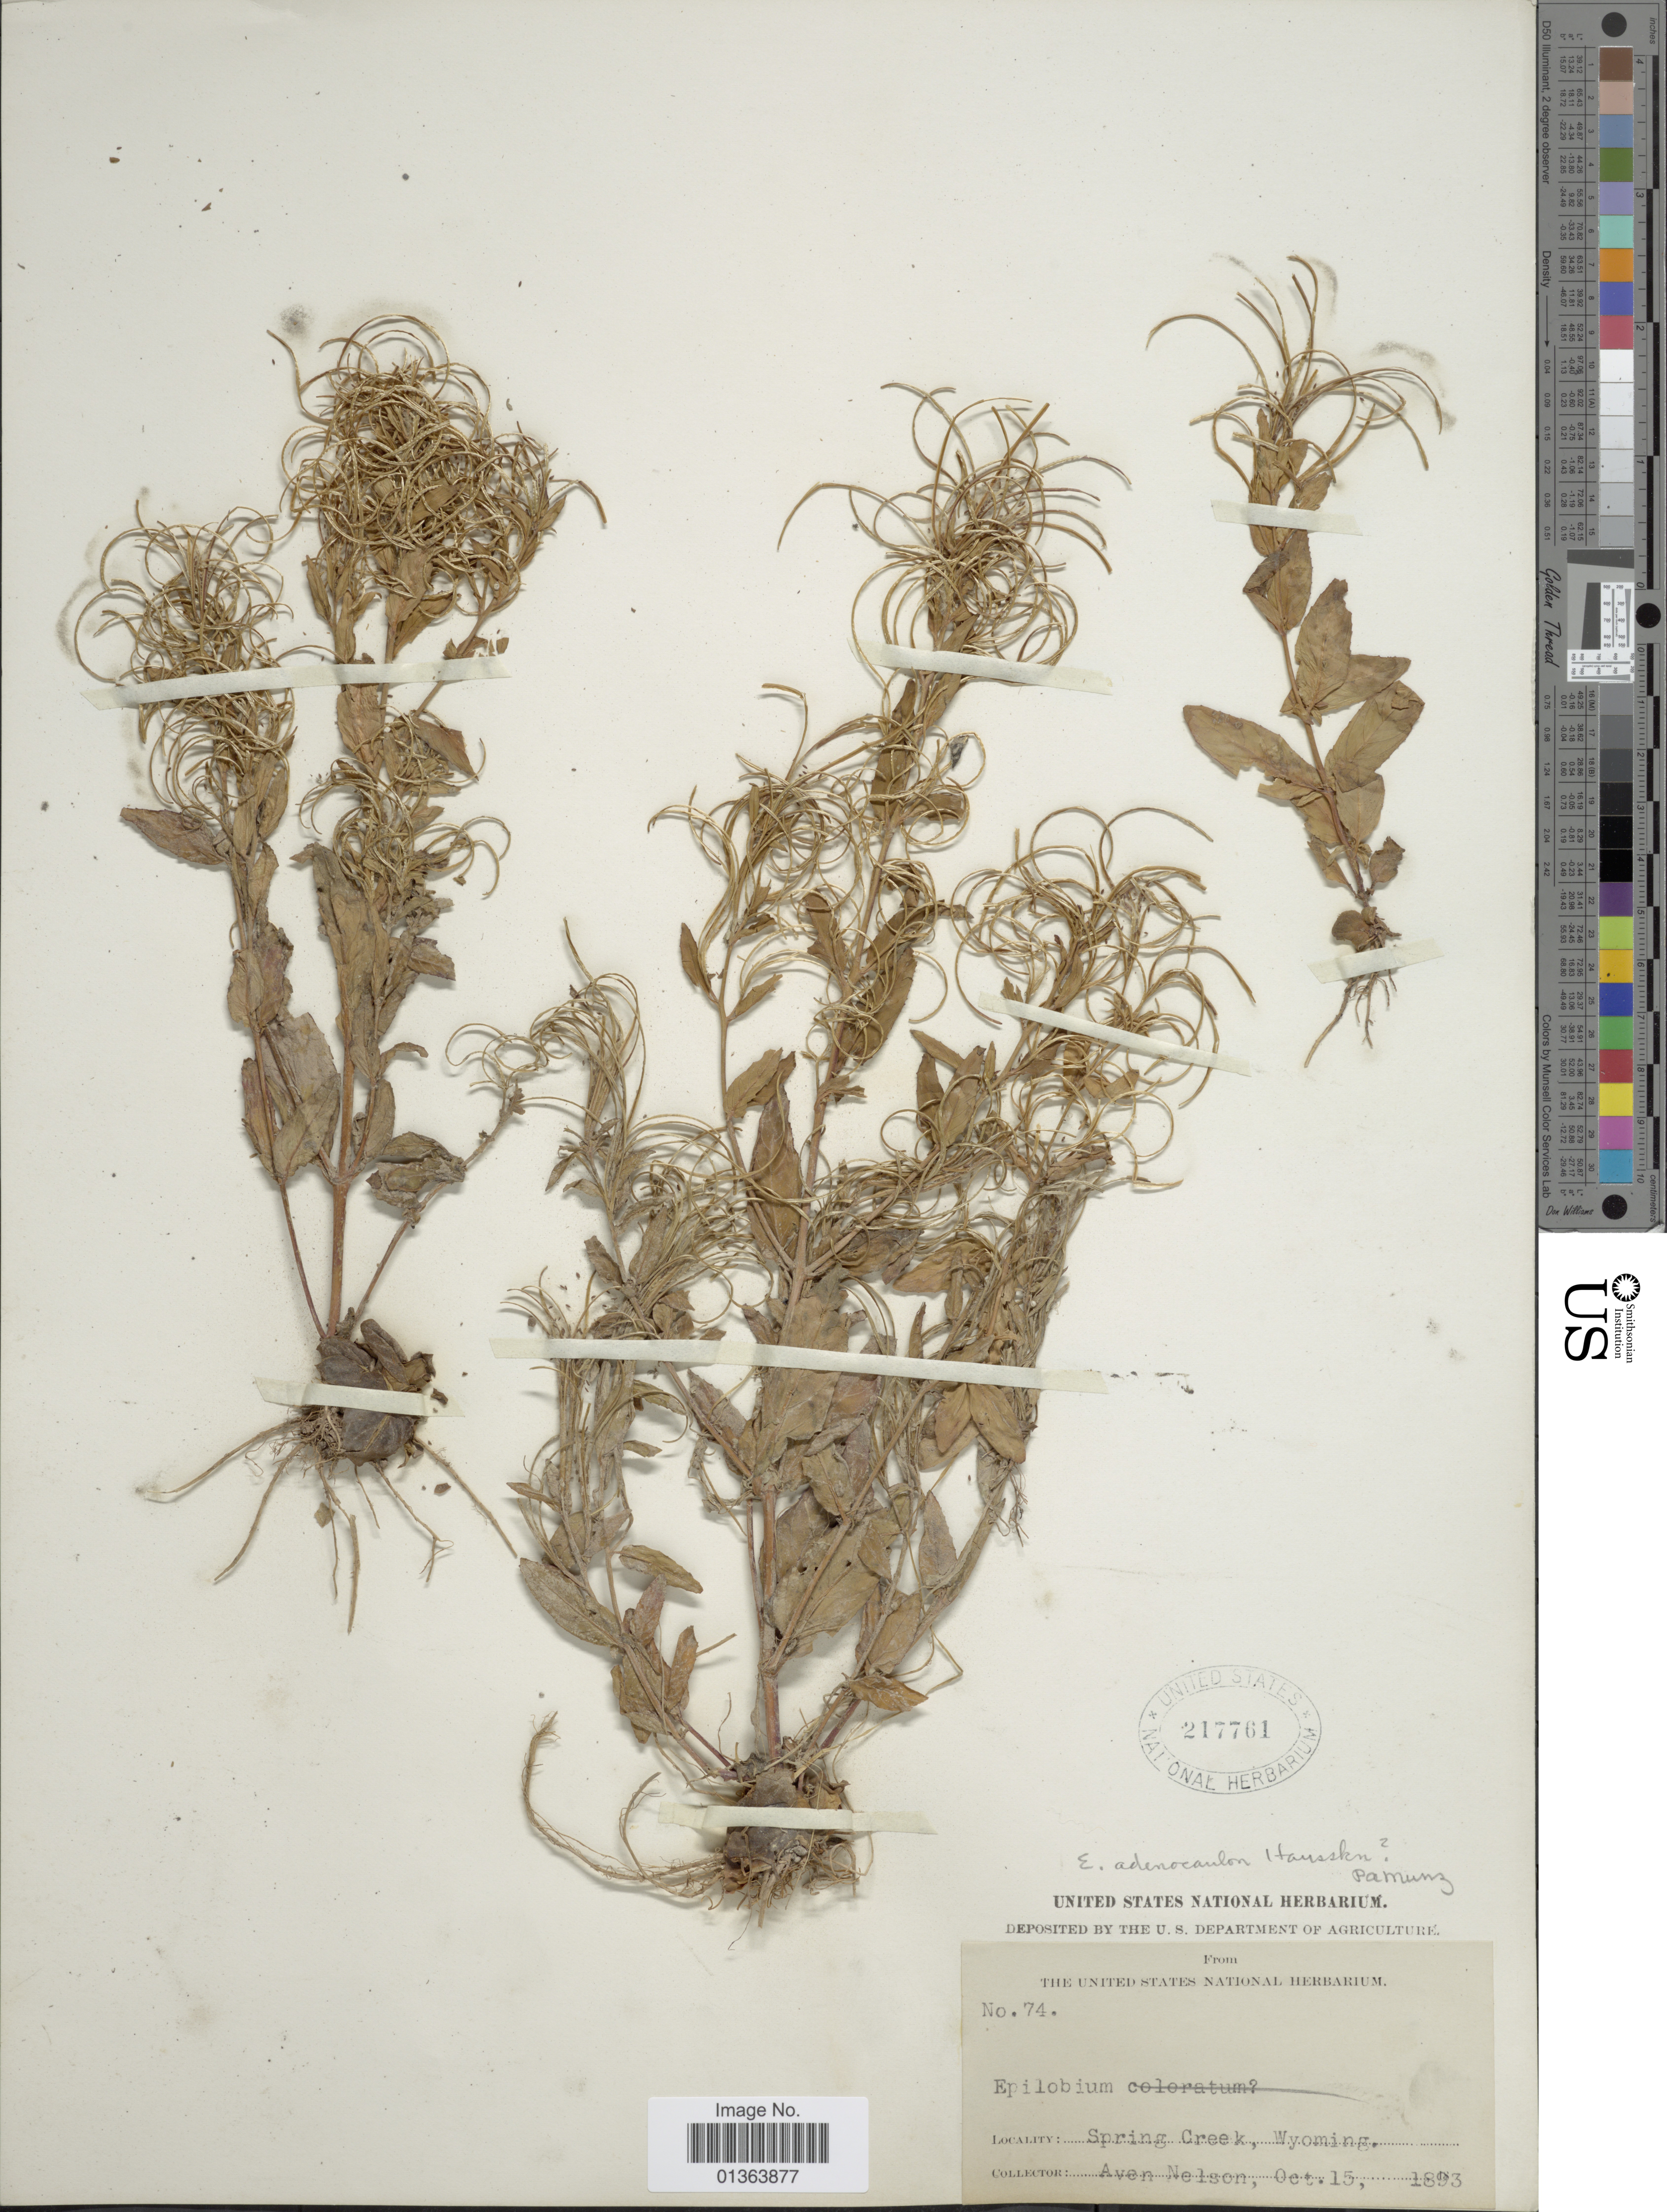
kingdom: Plantae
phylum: Tracheophyta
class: Magnoliopsida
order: Myrtales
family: Onagraceae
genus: Epilobium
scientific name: Epilobium ciliatum subsp. ciliatum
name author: Raf.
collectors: A. Nelson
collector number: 74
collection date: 1893-10-15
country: United States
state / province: Wyoming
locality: Spring Creek.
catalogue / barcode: US 217761